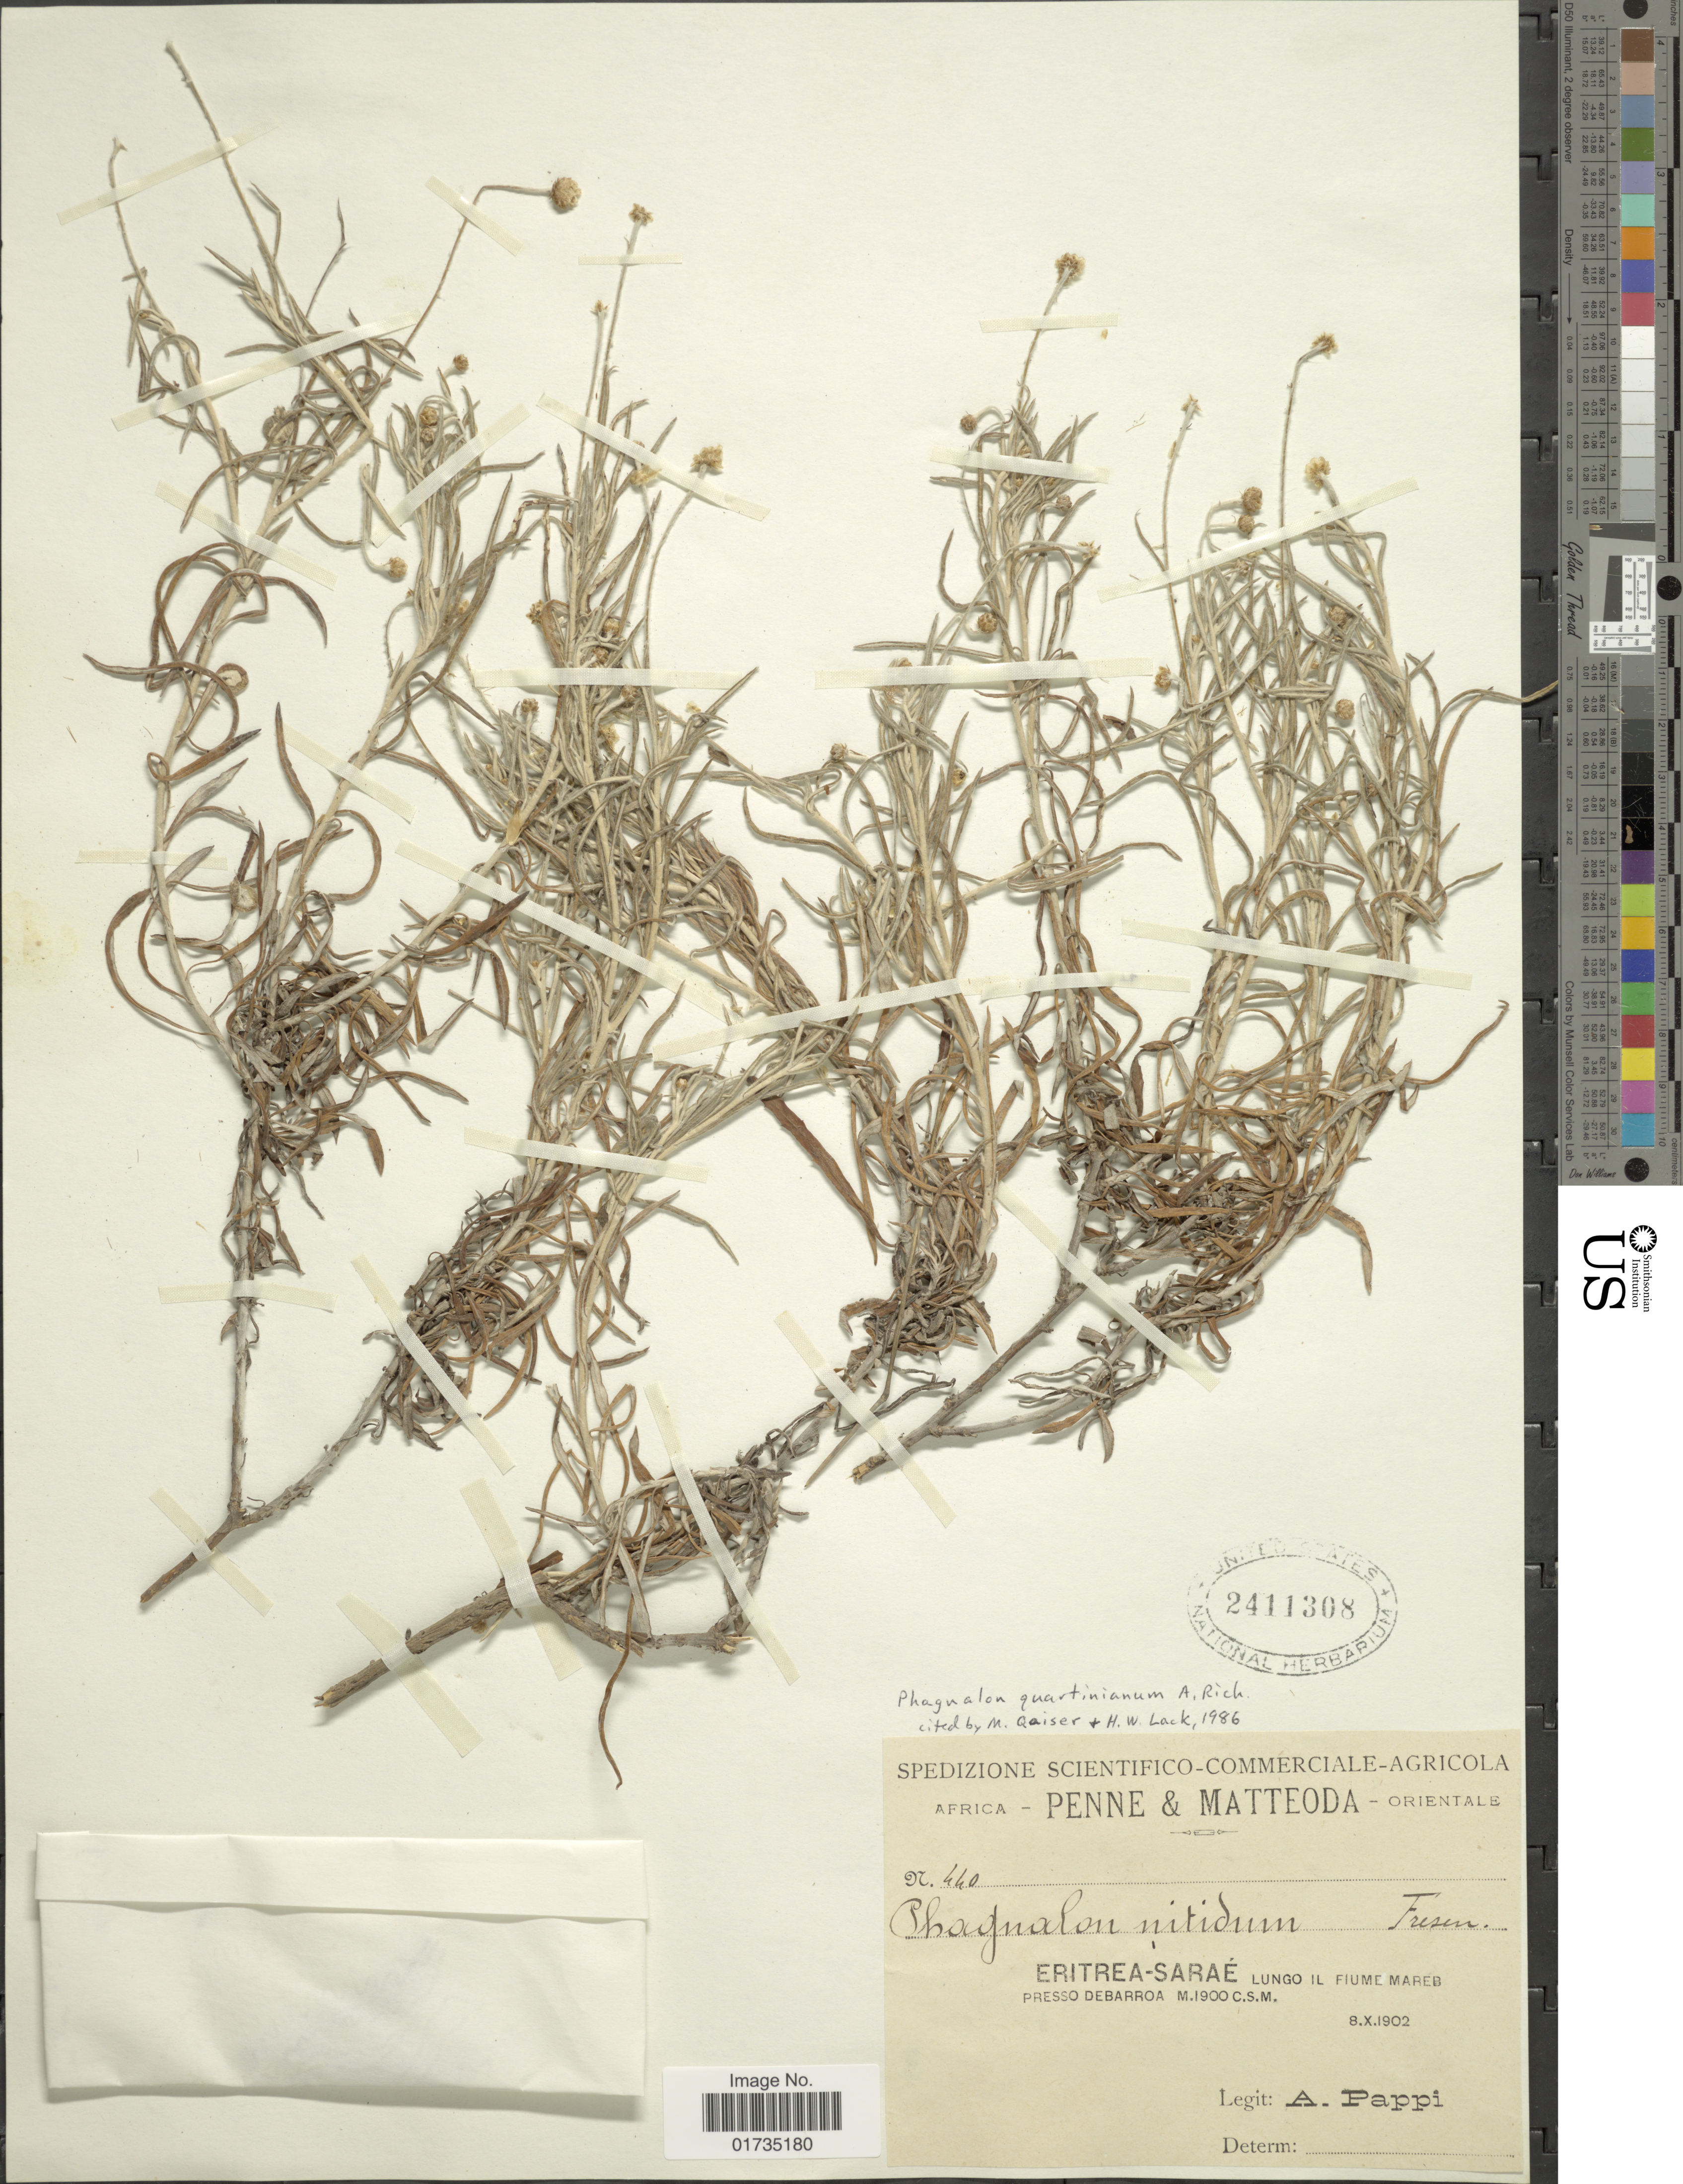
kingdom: Plantae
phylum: Tracheophyta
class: Magnoliopsida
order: Asterales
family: Asteraceae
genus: Phagnalon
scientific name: Phagnalon quartinianum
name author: A. Rich.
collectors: A. Pappi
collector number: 440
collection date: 1902-10-08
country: Eritrea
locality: Eritrea-Sarae Lungo il Fiume Mareb presso Debarroa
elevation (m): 1900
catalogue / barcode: US 2411308